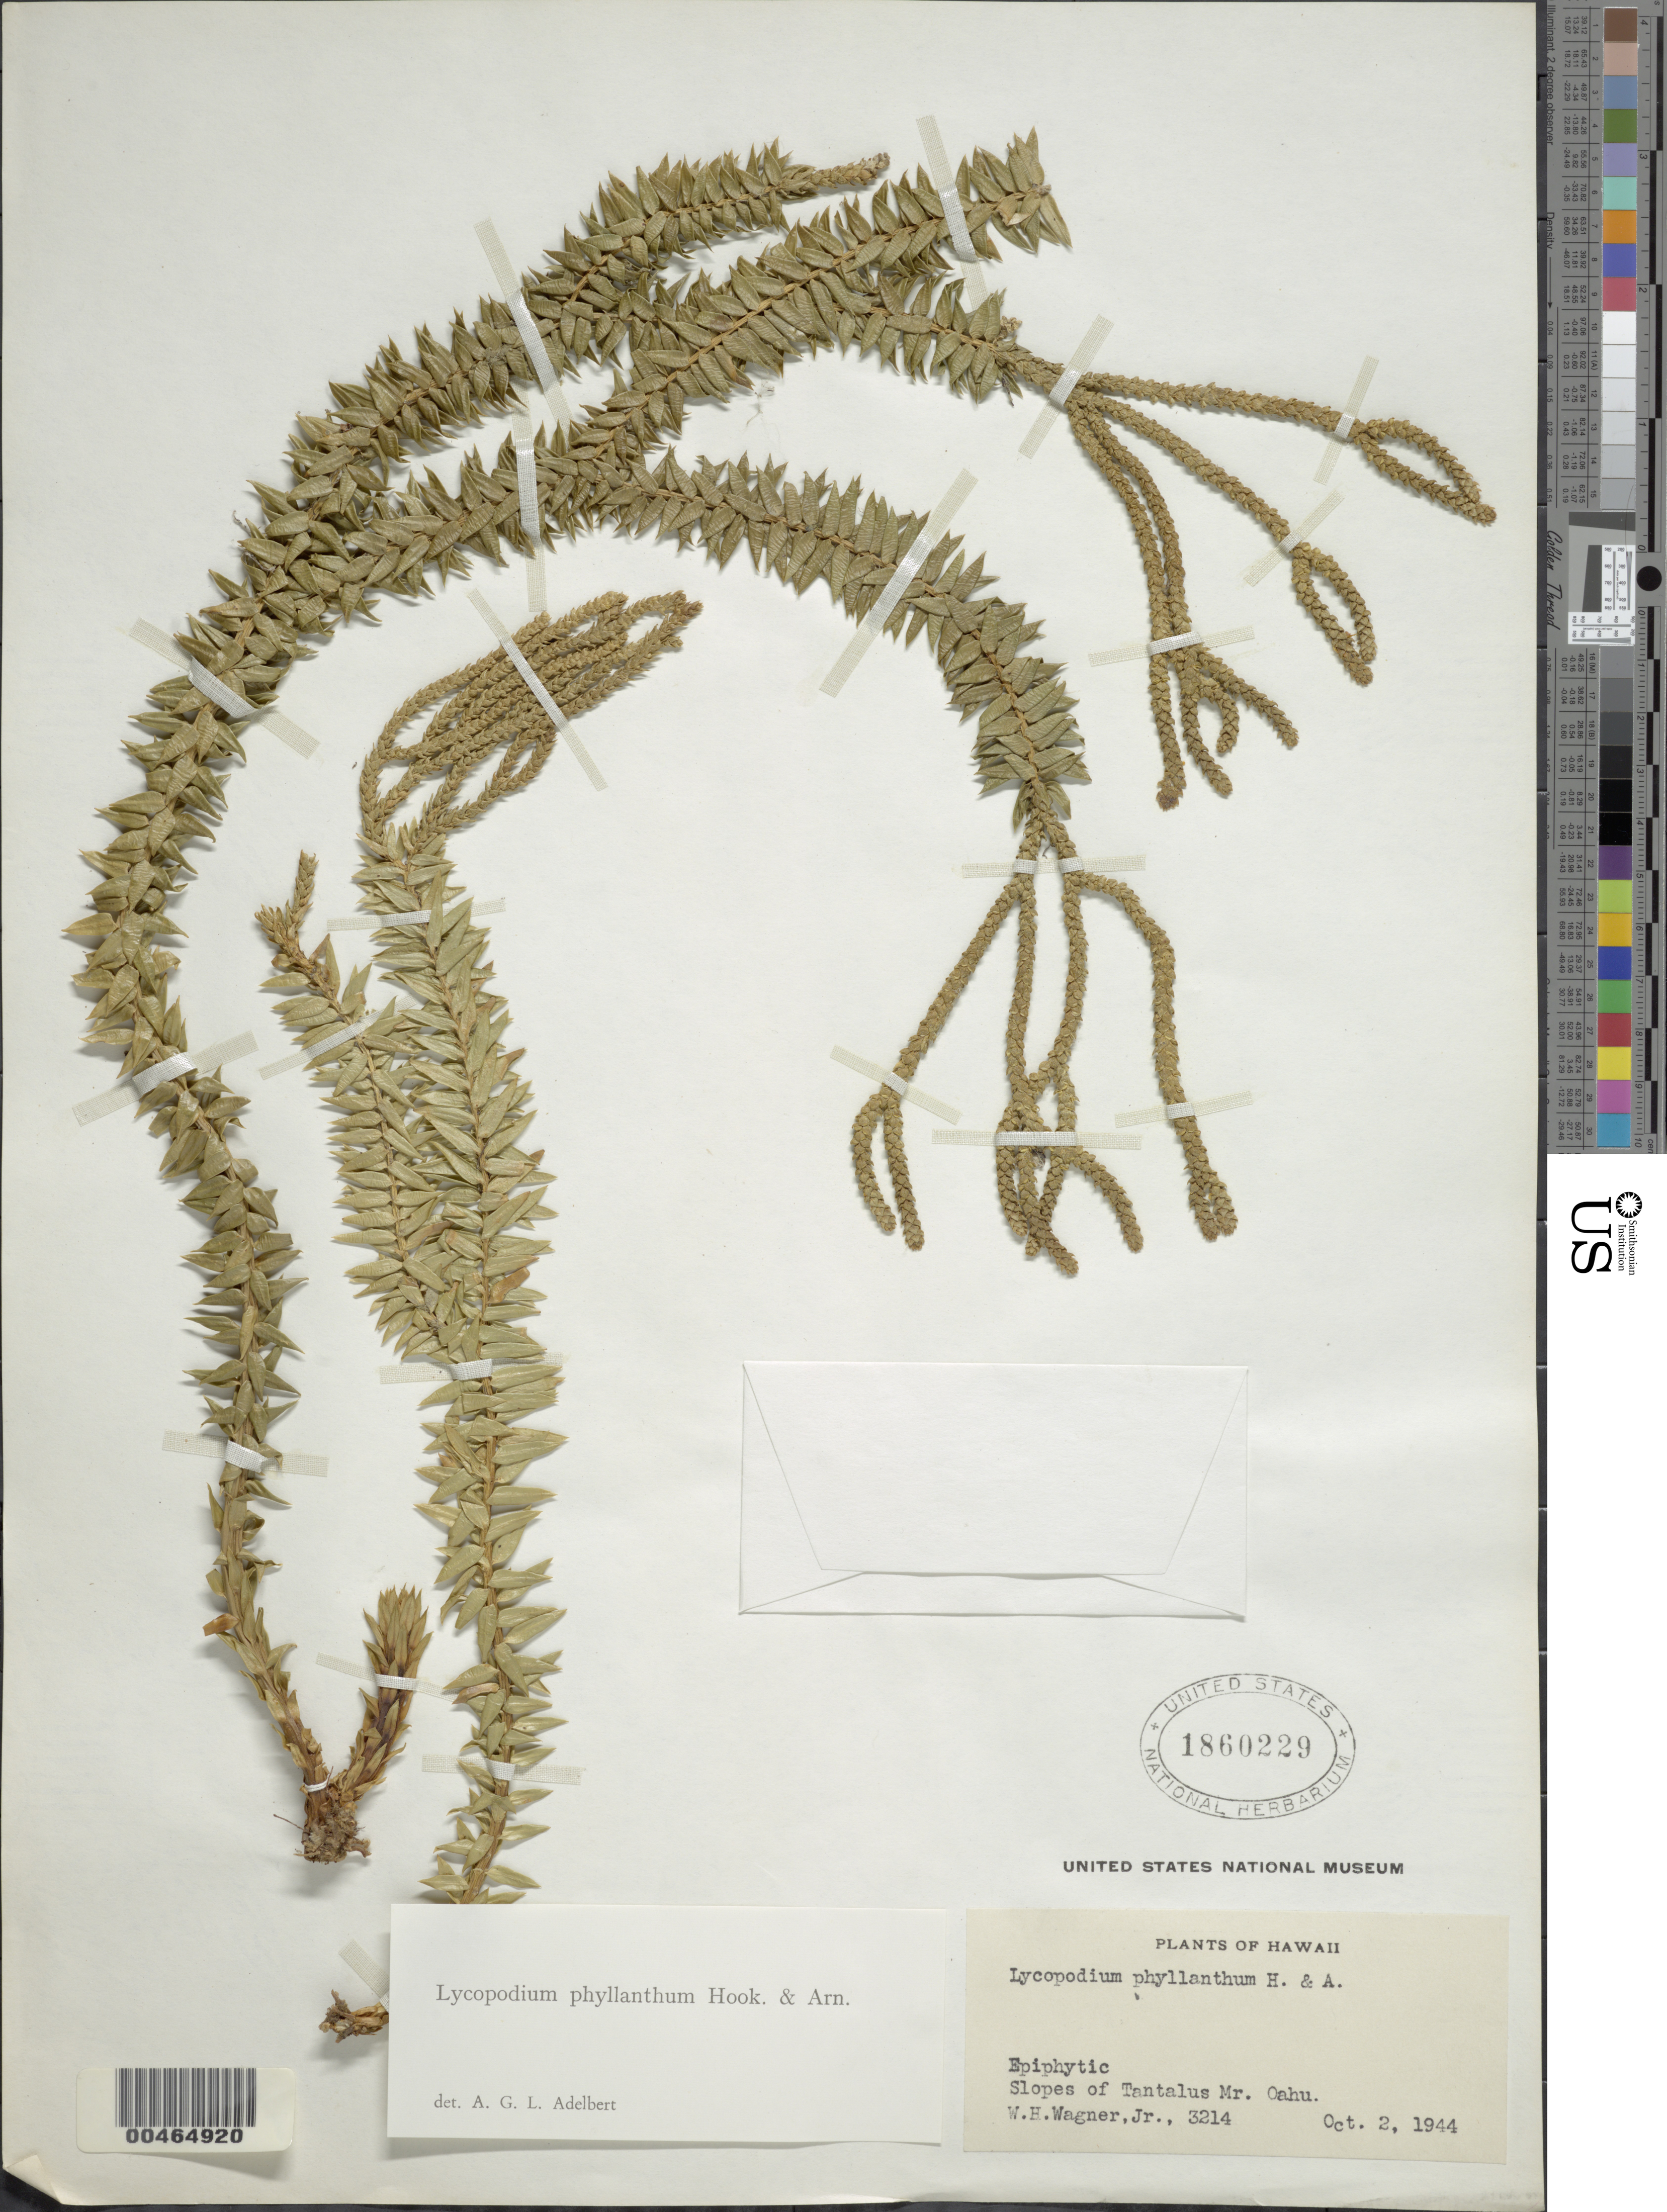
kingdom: Plantae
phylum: Tracheophyta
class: Lycopodiopsida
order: Lycopodiales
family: Lycopodiaceae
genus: Phlegmariurus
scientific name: Phlegmariurus phyllanthus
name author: (Hook. & Arn.) R.D. Dixit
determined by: Field, A. R.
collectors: W. H. Wagner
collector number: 3214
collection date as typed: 2 Oct 1944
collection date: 1944-10-02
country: United States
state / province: Hawaii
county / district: Honolulu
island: Oahu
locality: Slopes of Tantalus Mountain, Oahu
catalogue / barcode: US 1860229